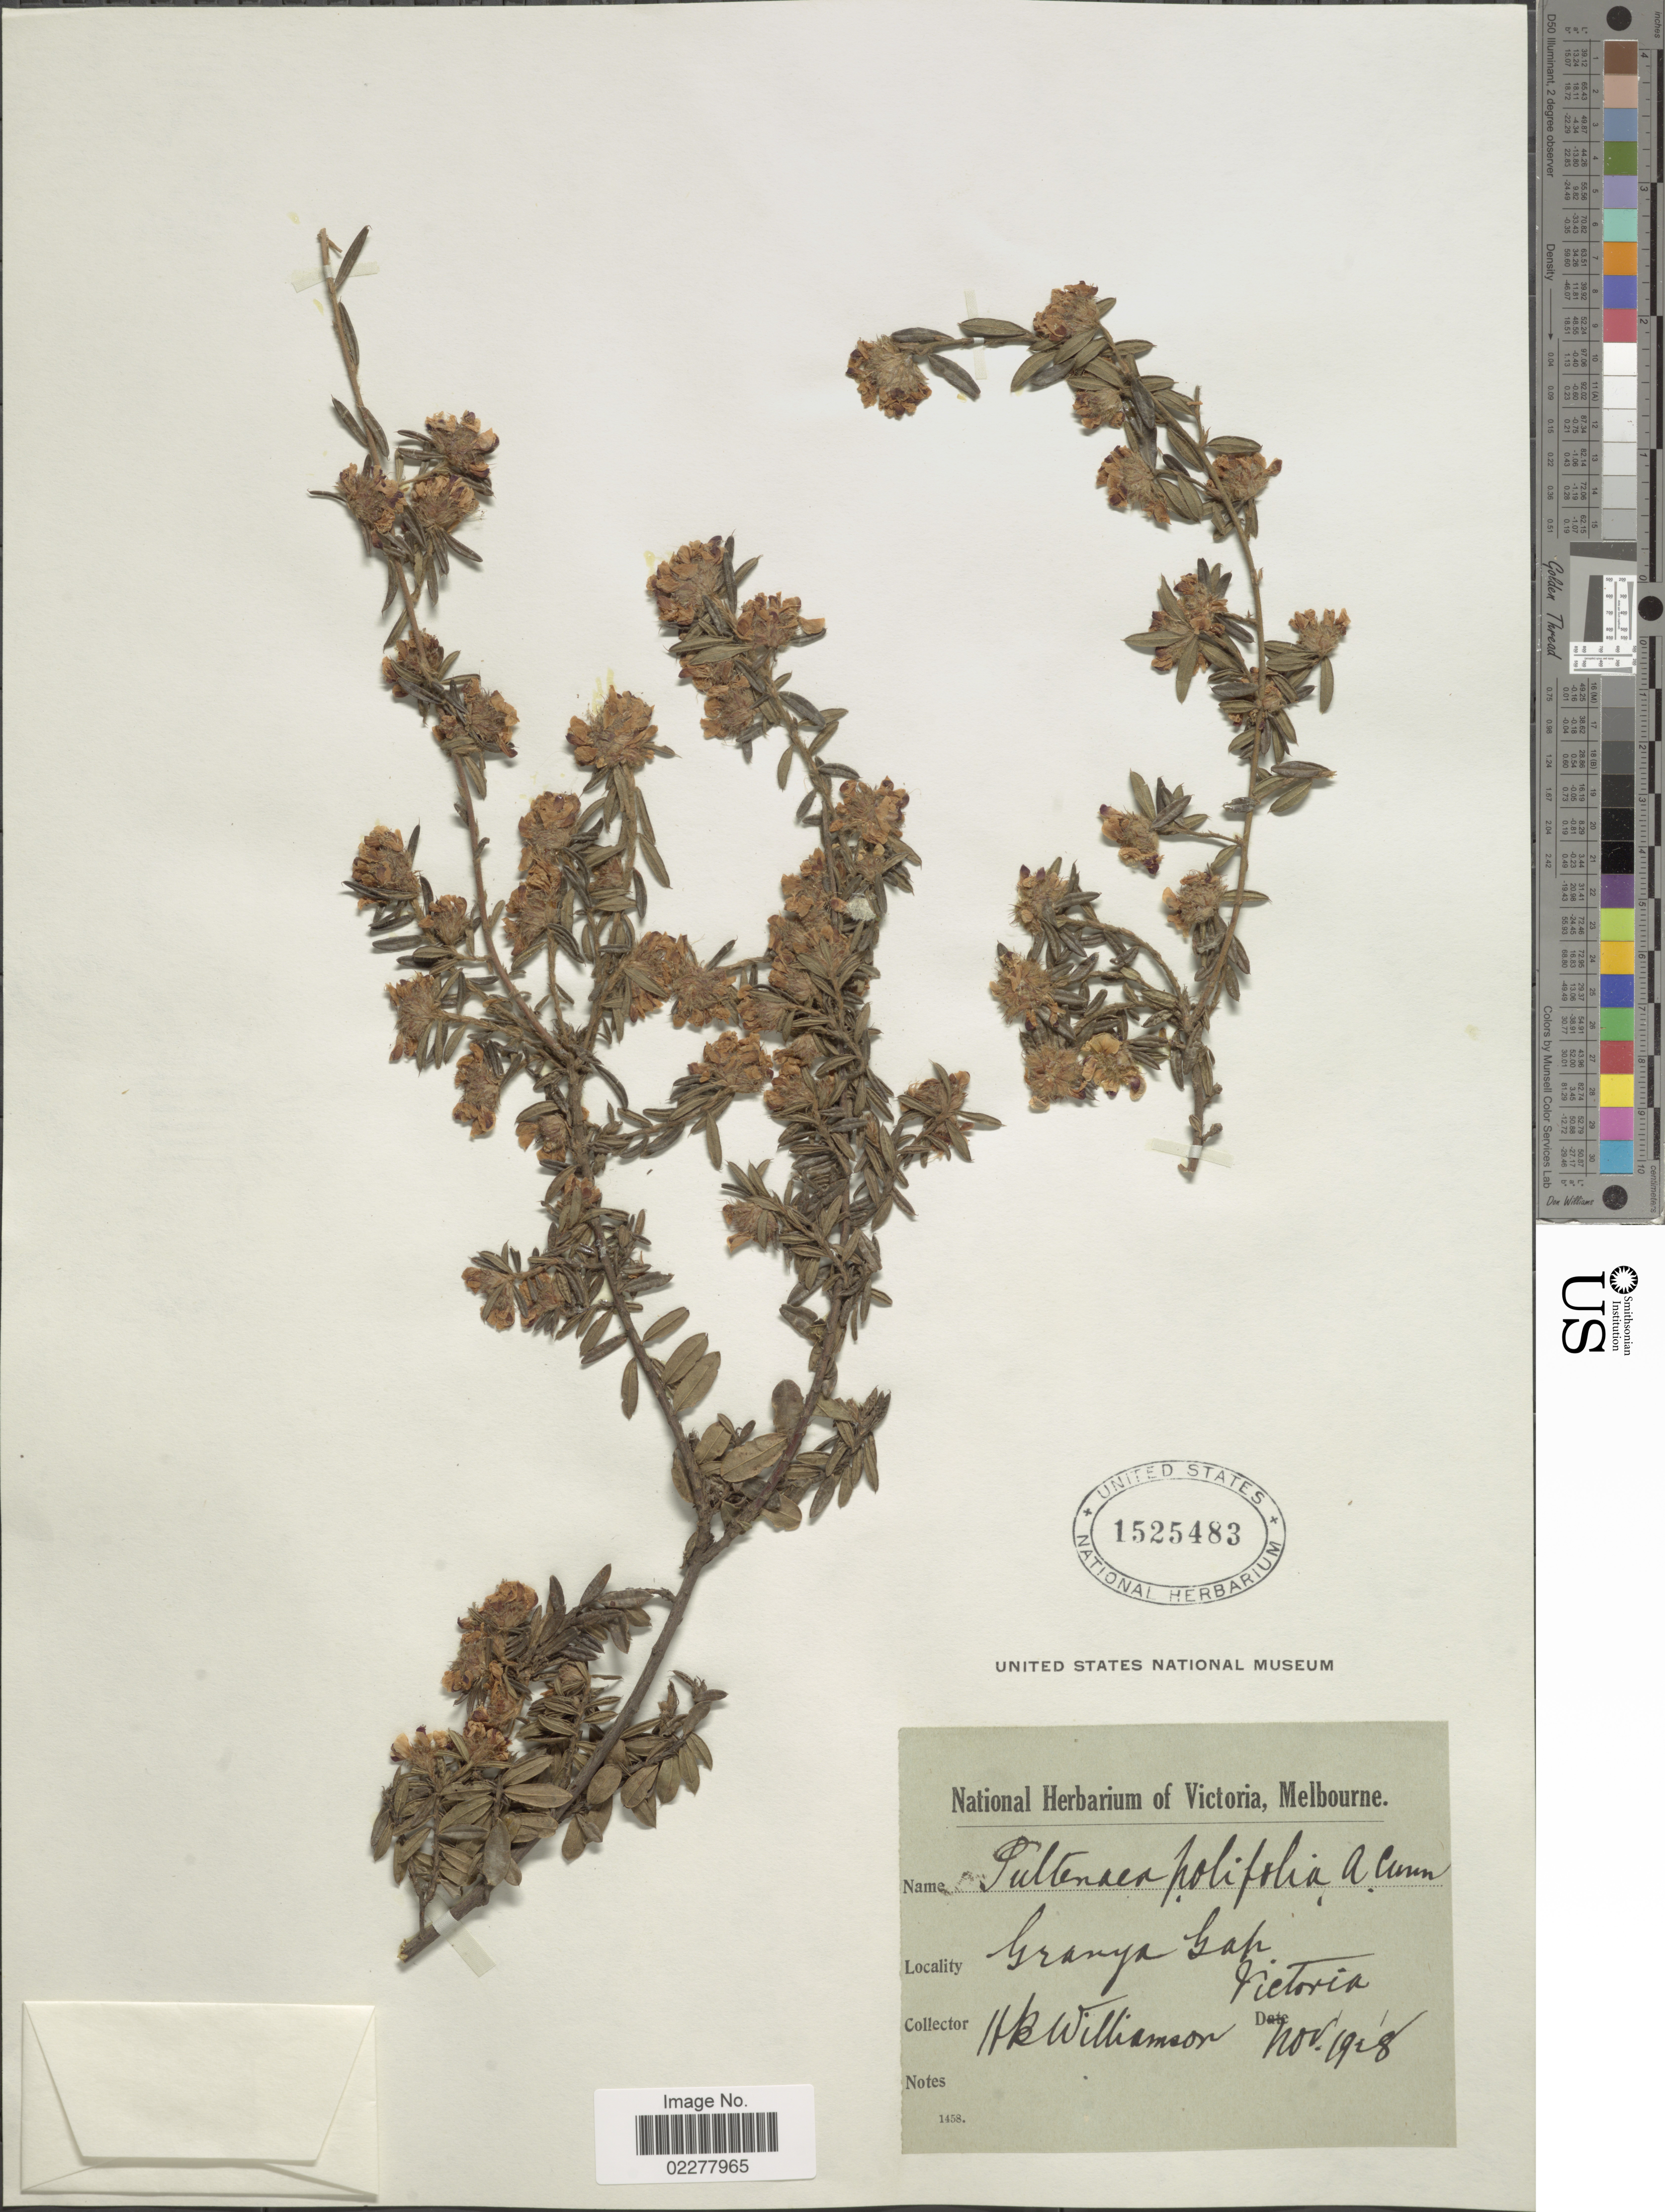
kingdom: Plantae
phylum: Tracheophyta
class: Magnoliopsida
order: Fabales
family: Fabaceae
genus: Pultenaea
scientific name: Pultenaea polifolia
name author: A. Cunn.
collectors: H. Williamson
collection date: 1928-11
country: Australia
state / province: Victoria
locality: Granya Gap, Victoria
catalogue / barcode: US 1525483